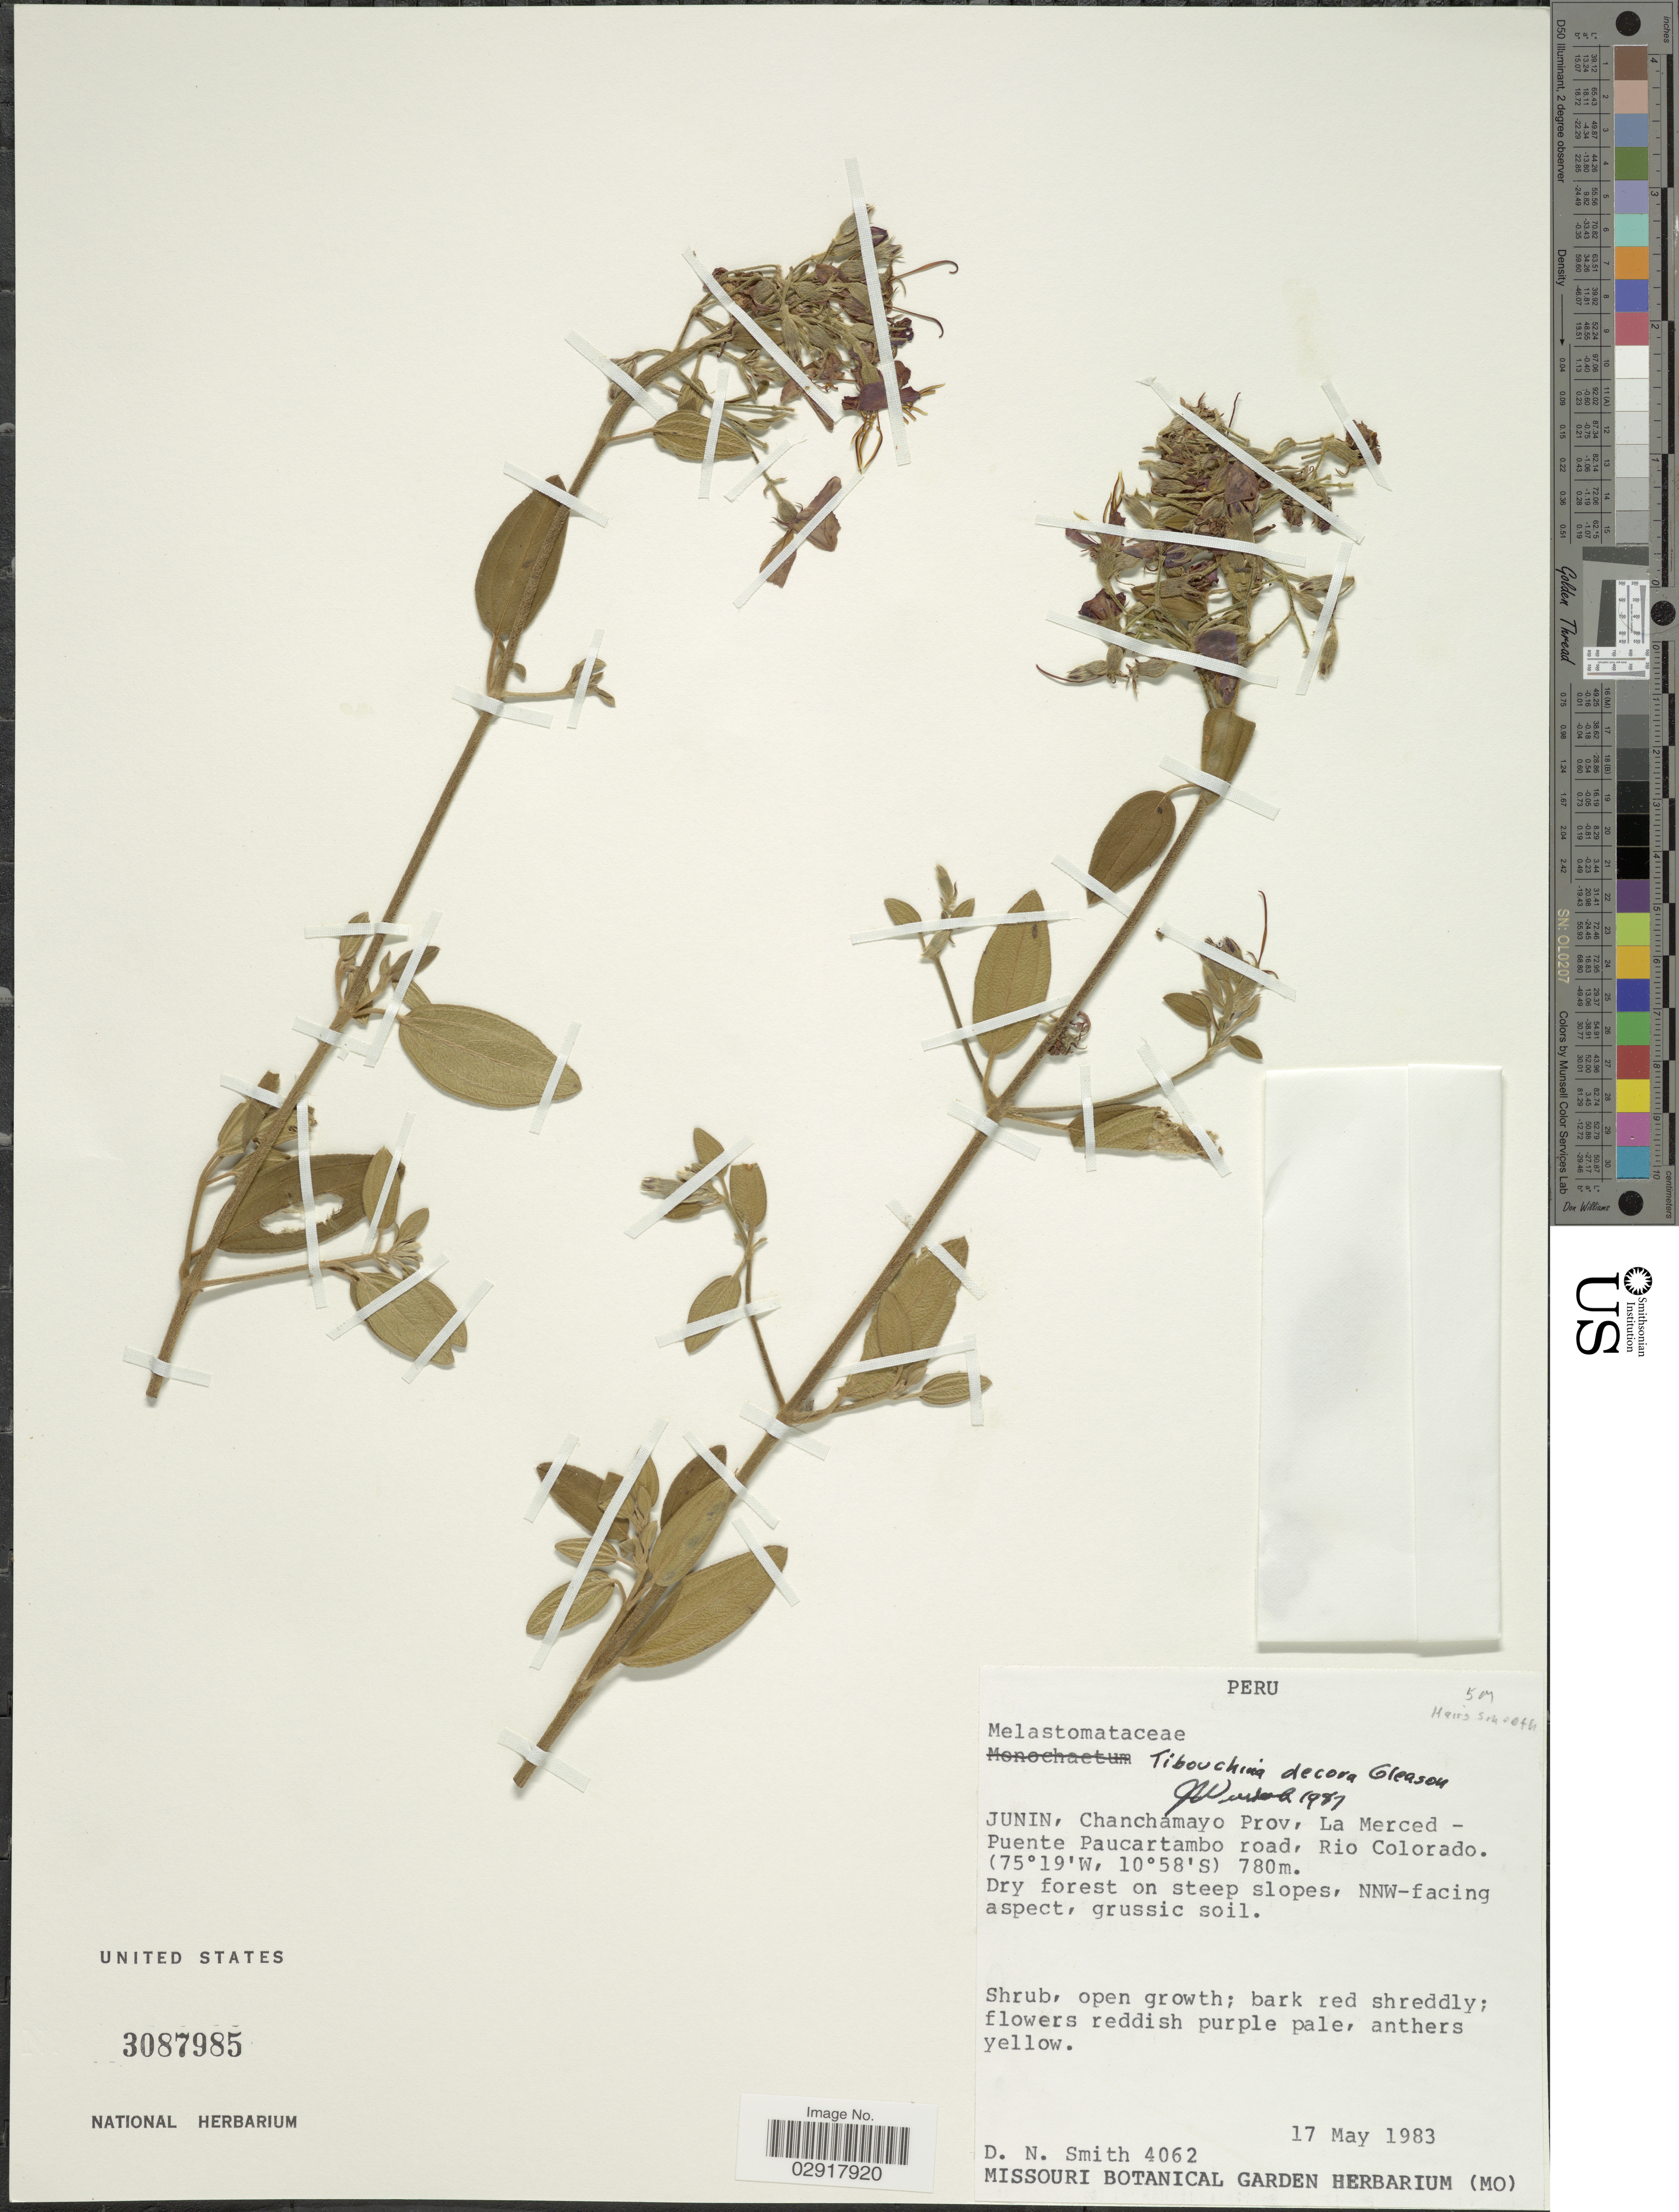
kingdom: Plantae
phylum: Tracheophyta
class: Magnoliopsida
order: Myrtales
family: Melastomataceae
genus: Chaetogastra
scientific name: Chaetogastra decora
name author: (Gleason) P.J.F. Guim. & Michelang.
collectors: D. Smith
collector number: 4062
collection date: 1983-05-17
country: Peru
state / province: Junín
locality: Chanchamayo Prov, La Merced-Puente, Puacartambo road, Rio Colorado.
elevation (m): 780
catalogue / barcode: US 3087985